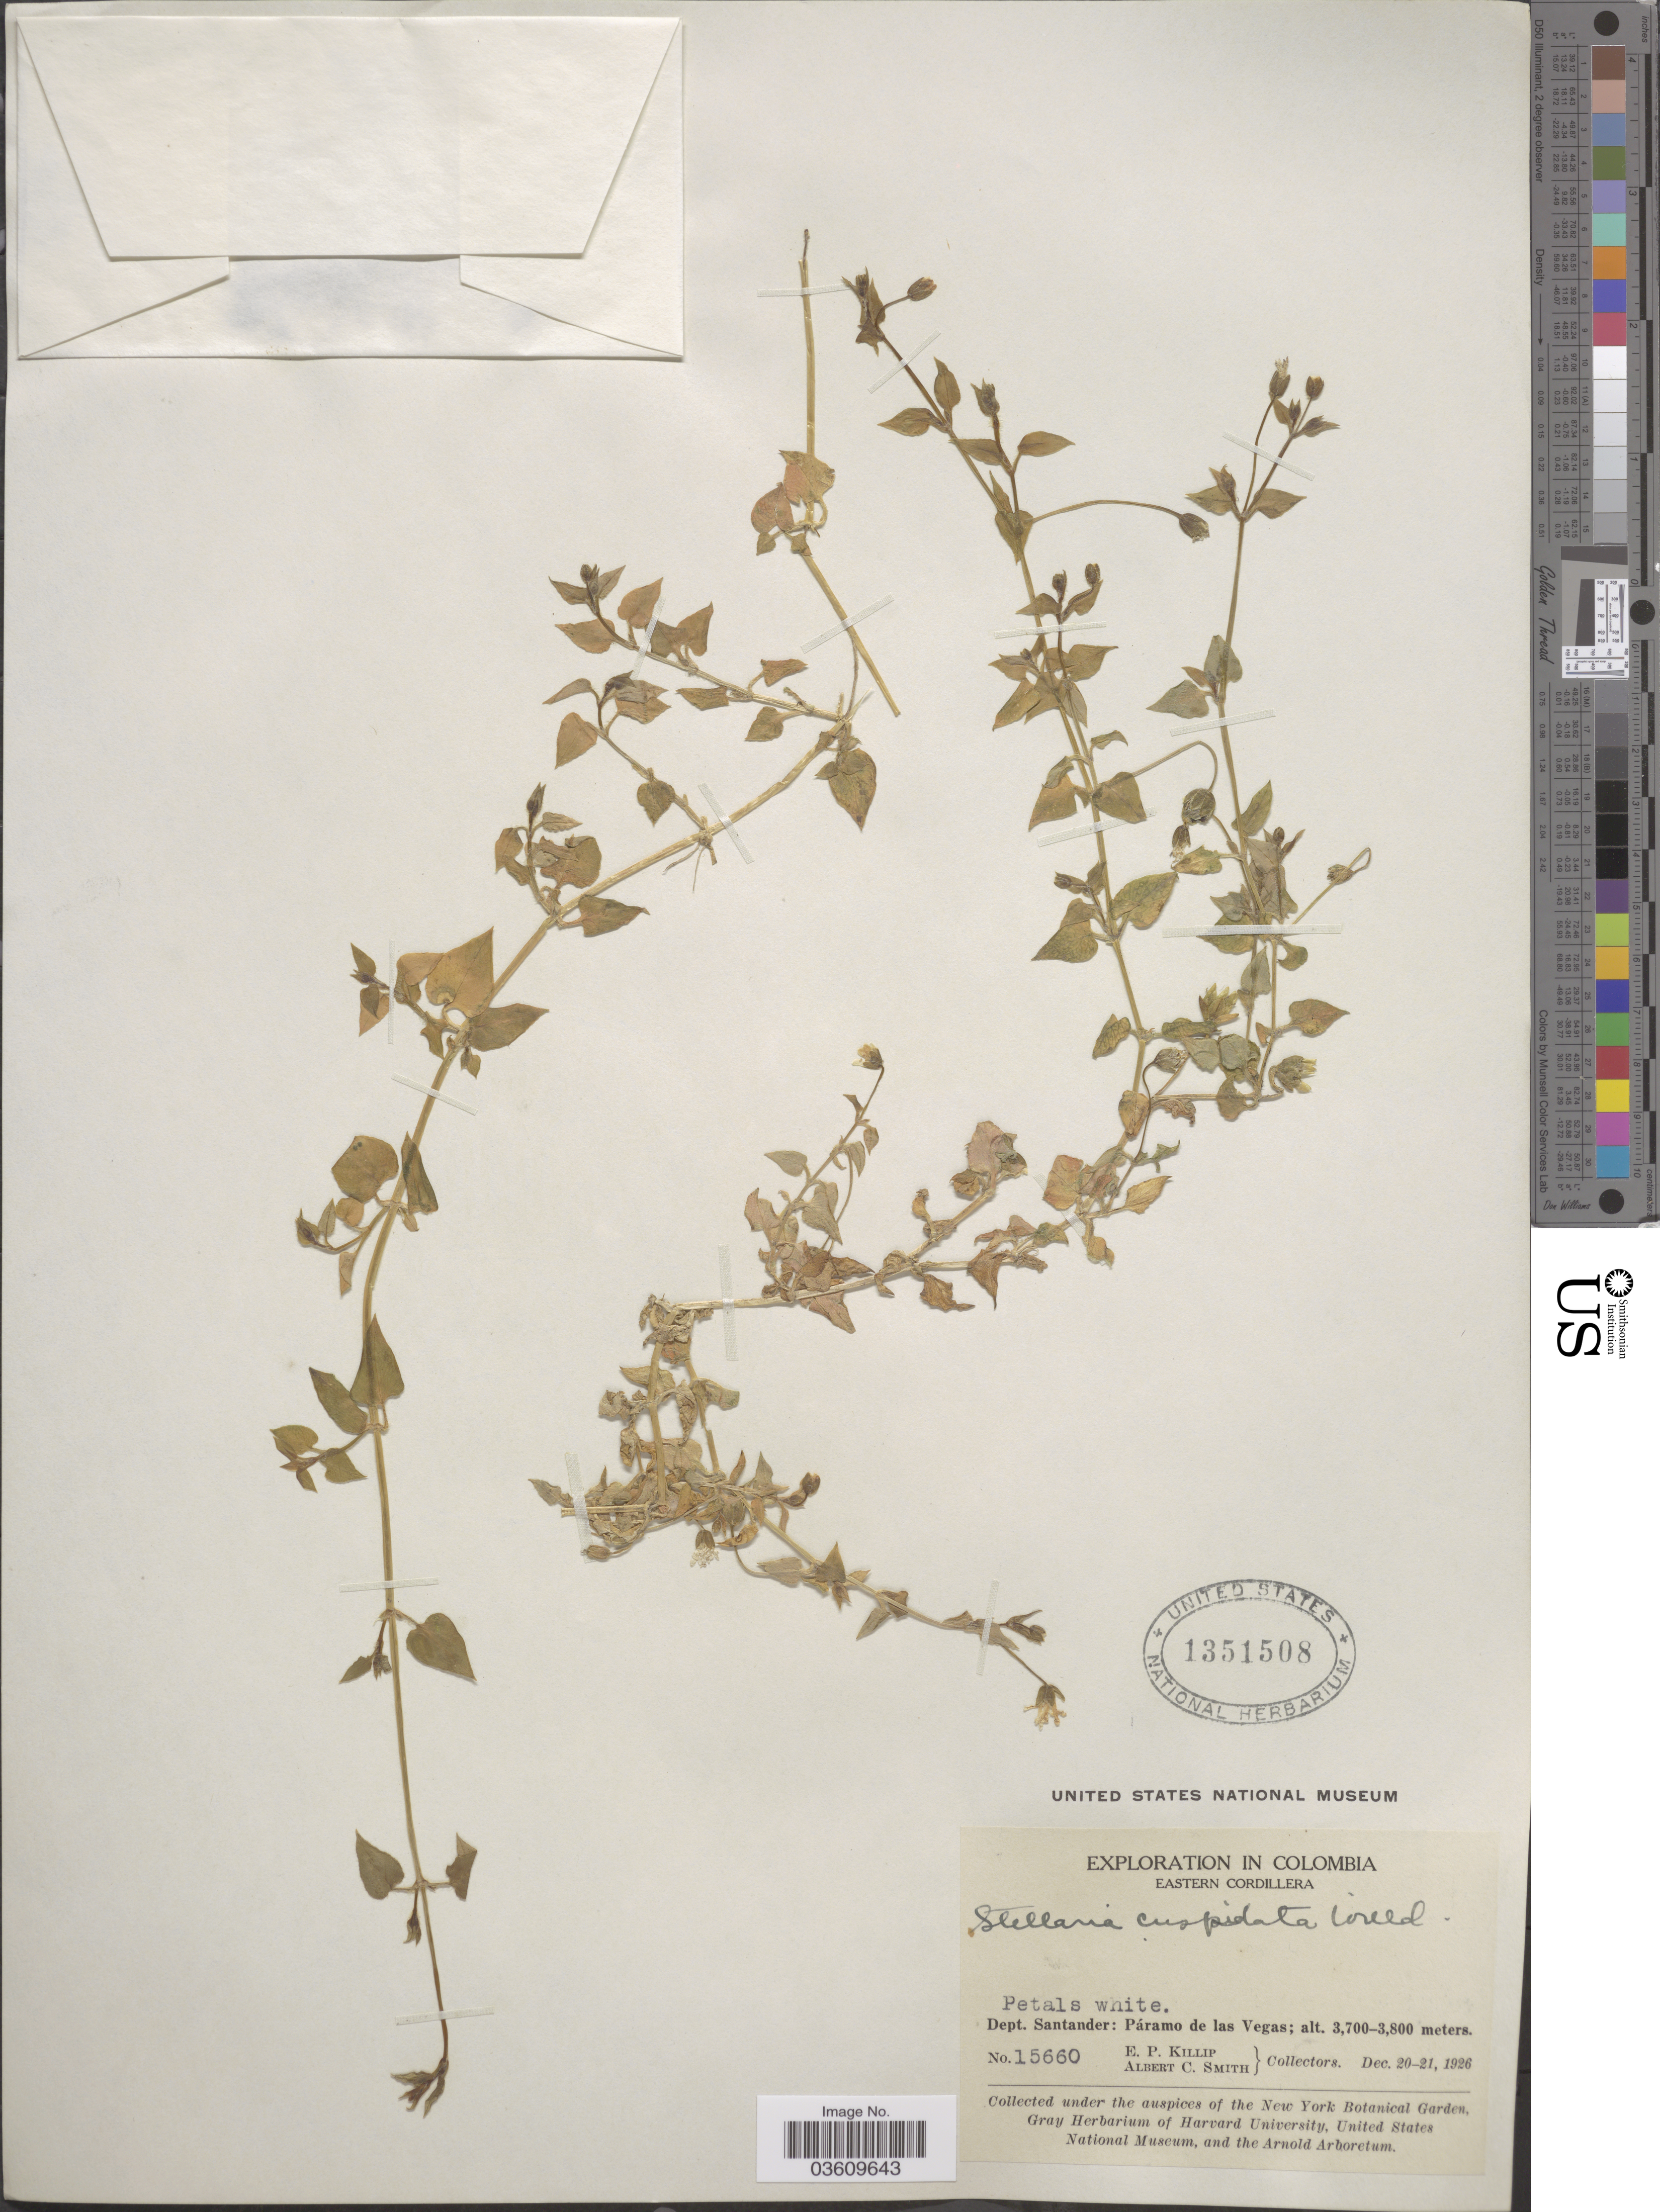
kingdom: Plantae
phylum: Tracheophyta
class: Magnoliopsida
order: Caryophyllales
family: Caryophyllaceae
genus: Stellaria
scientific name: Stellaria cuspidata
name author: Willd. ex Schltdl.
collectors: E. P. Killip & A. C. Smith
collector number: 15660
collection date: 1926-12-20/1926-12-21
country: Colombia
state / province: Santander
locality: Eastern Cordillera. Dept. Santander: Edge of Páramo de las Vegas.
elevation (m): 3700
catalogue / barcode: US 1351508